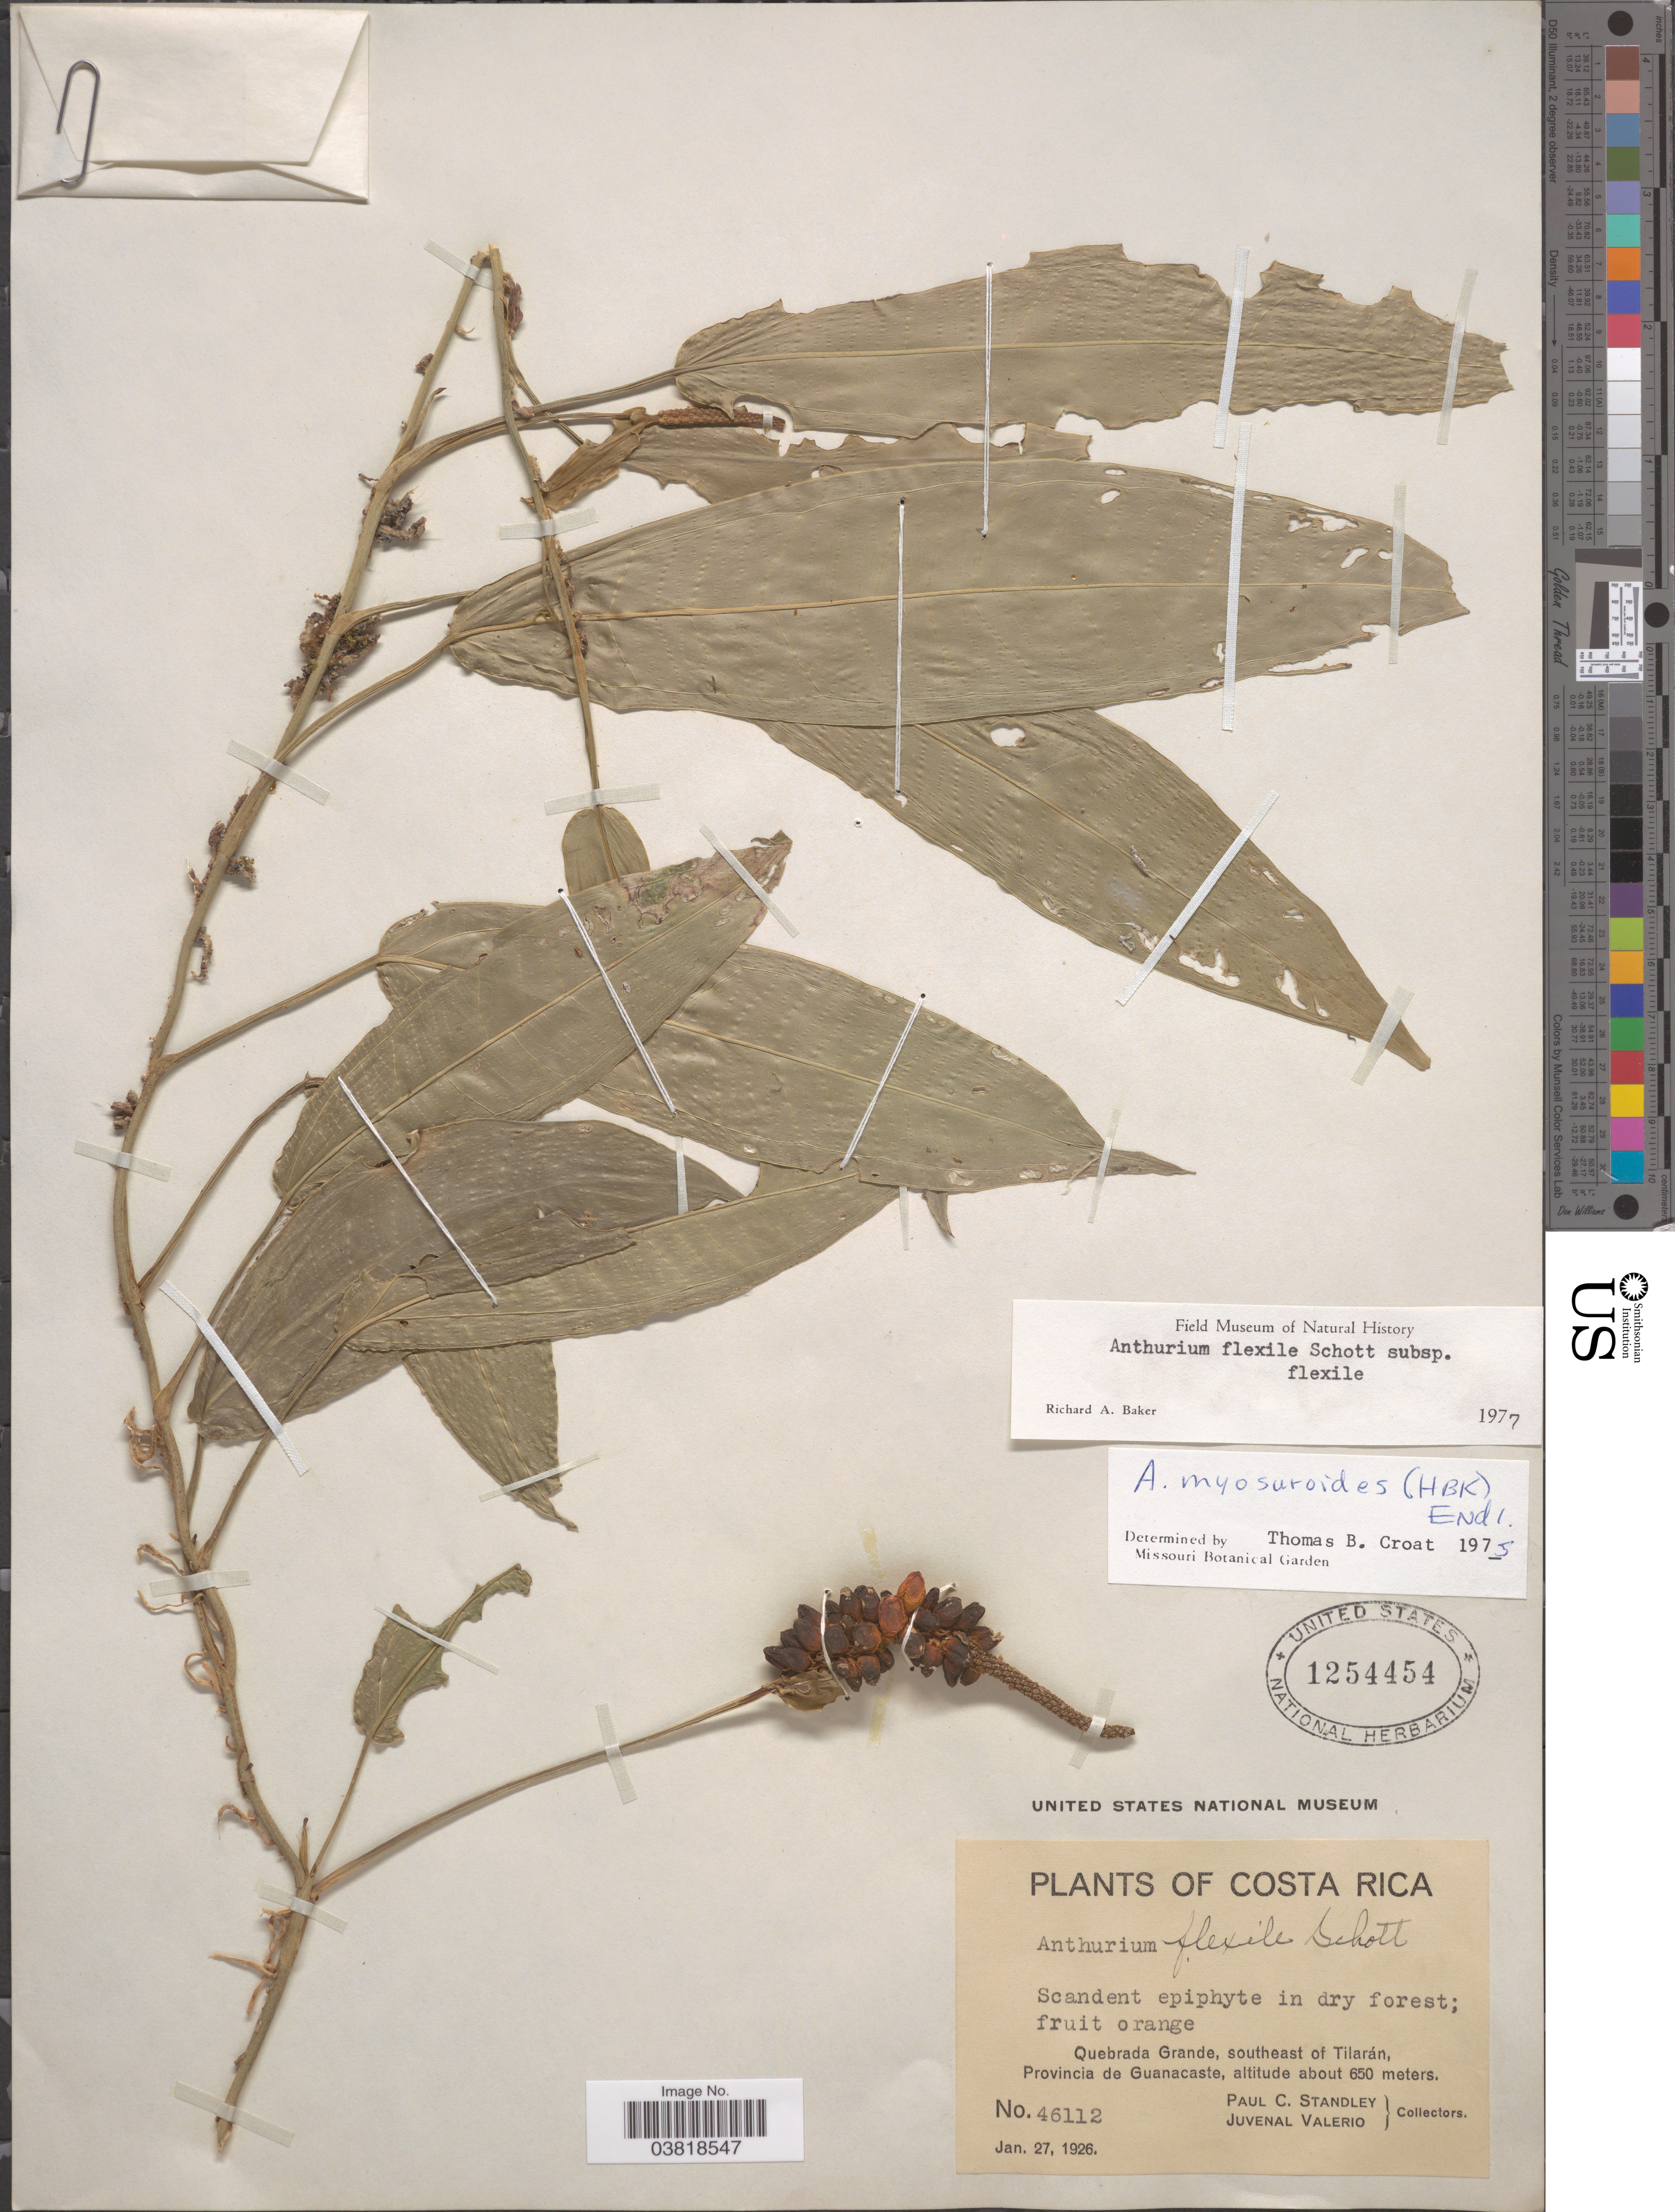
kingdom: Plantae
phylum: Tracheophyta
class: Liliopsida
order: Alismatales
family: Araceae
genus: Anthurium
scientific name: Anthurium flexile subsp. flexile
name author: Schott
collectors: P. C. Standley & J. Valerio R.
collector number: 46112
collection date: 1926-01-27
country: Costa Rica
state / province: Guanacaste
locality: Quebrada Grande, southeast of Tilarán.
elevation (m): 650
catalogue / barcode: US 1254454